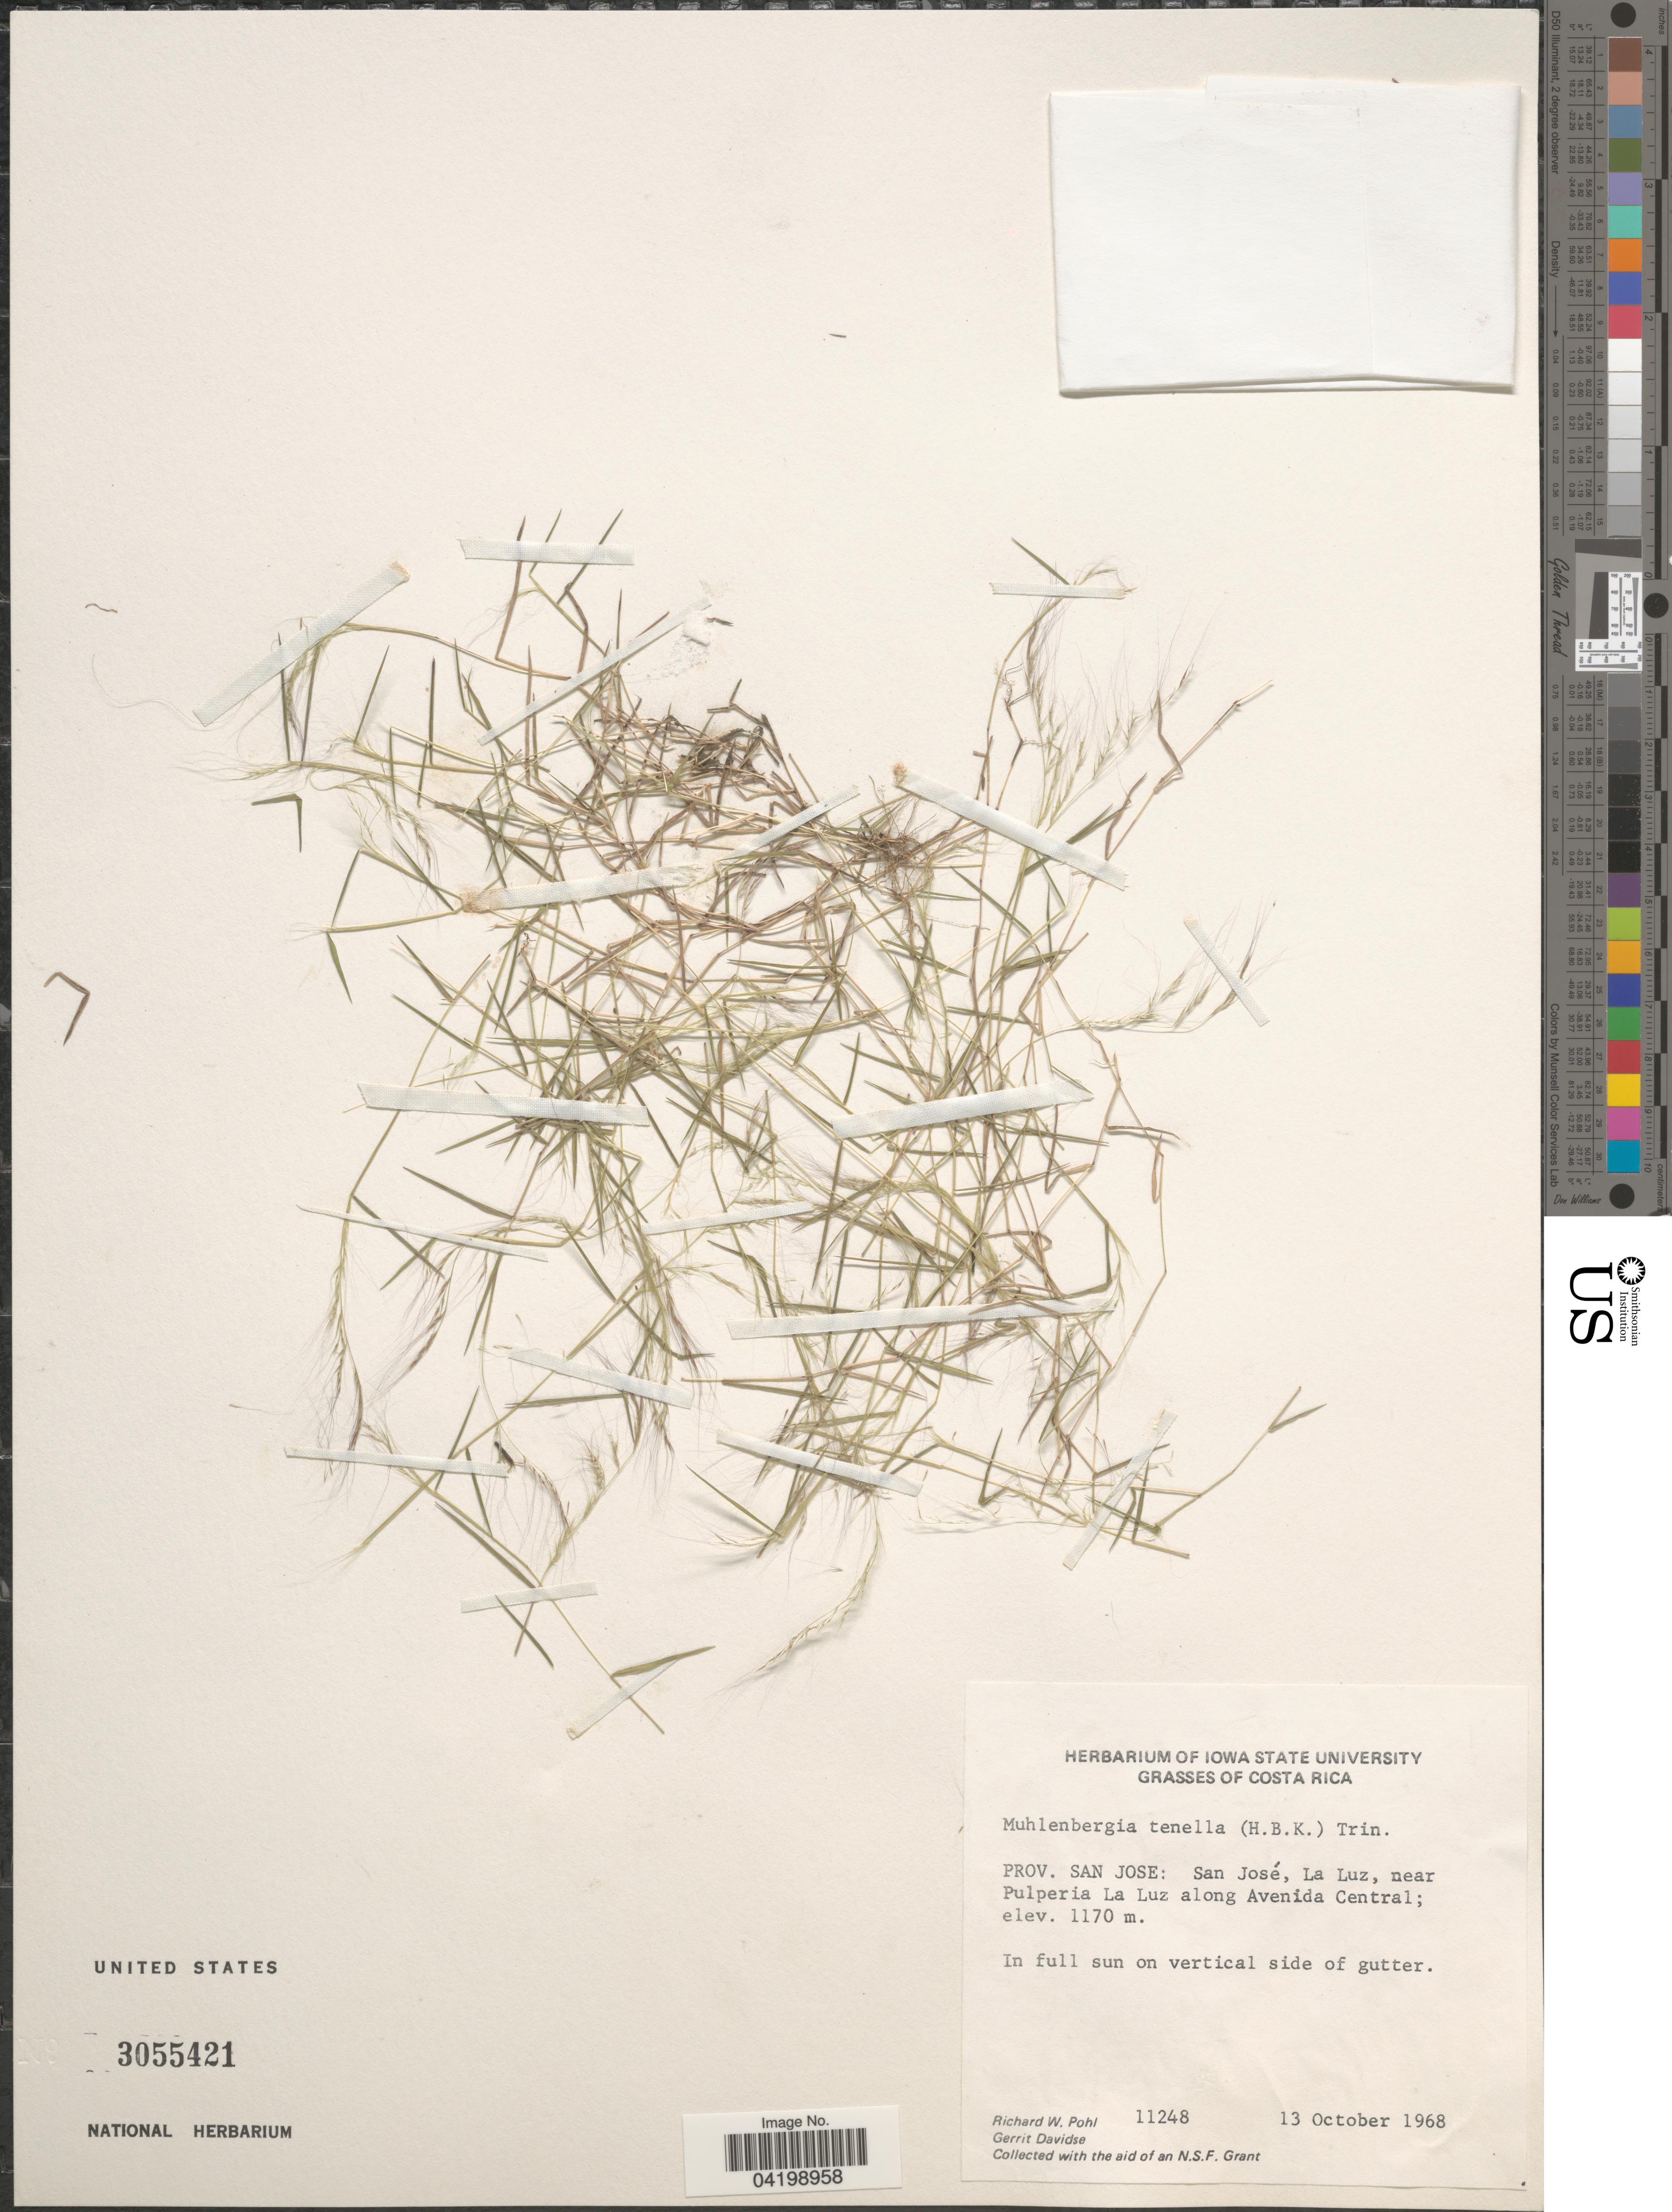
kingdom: Plantae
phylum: Tracheophyta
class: Liliopsida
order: Poales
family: Poaceae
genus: Muhlenbergia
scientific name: Muhlenbergia tenella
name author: (Kunth) Trin.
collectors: R. W. Pohl & G. Davidse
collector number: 11248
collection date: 1968-10-13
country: Costa Rica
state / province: San José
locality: San José, La Luz, near Pulperia La Luz along Avenida Central.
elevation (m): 1170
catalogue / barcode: US 3055421